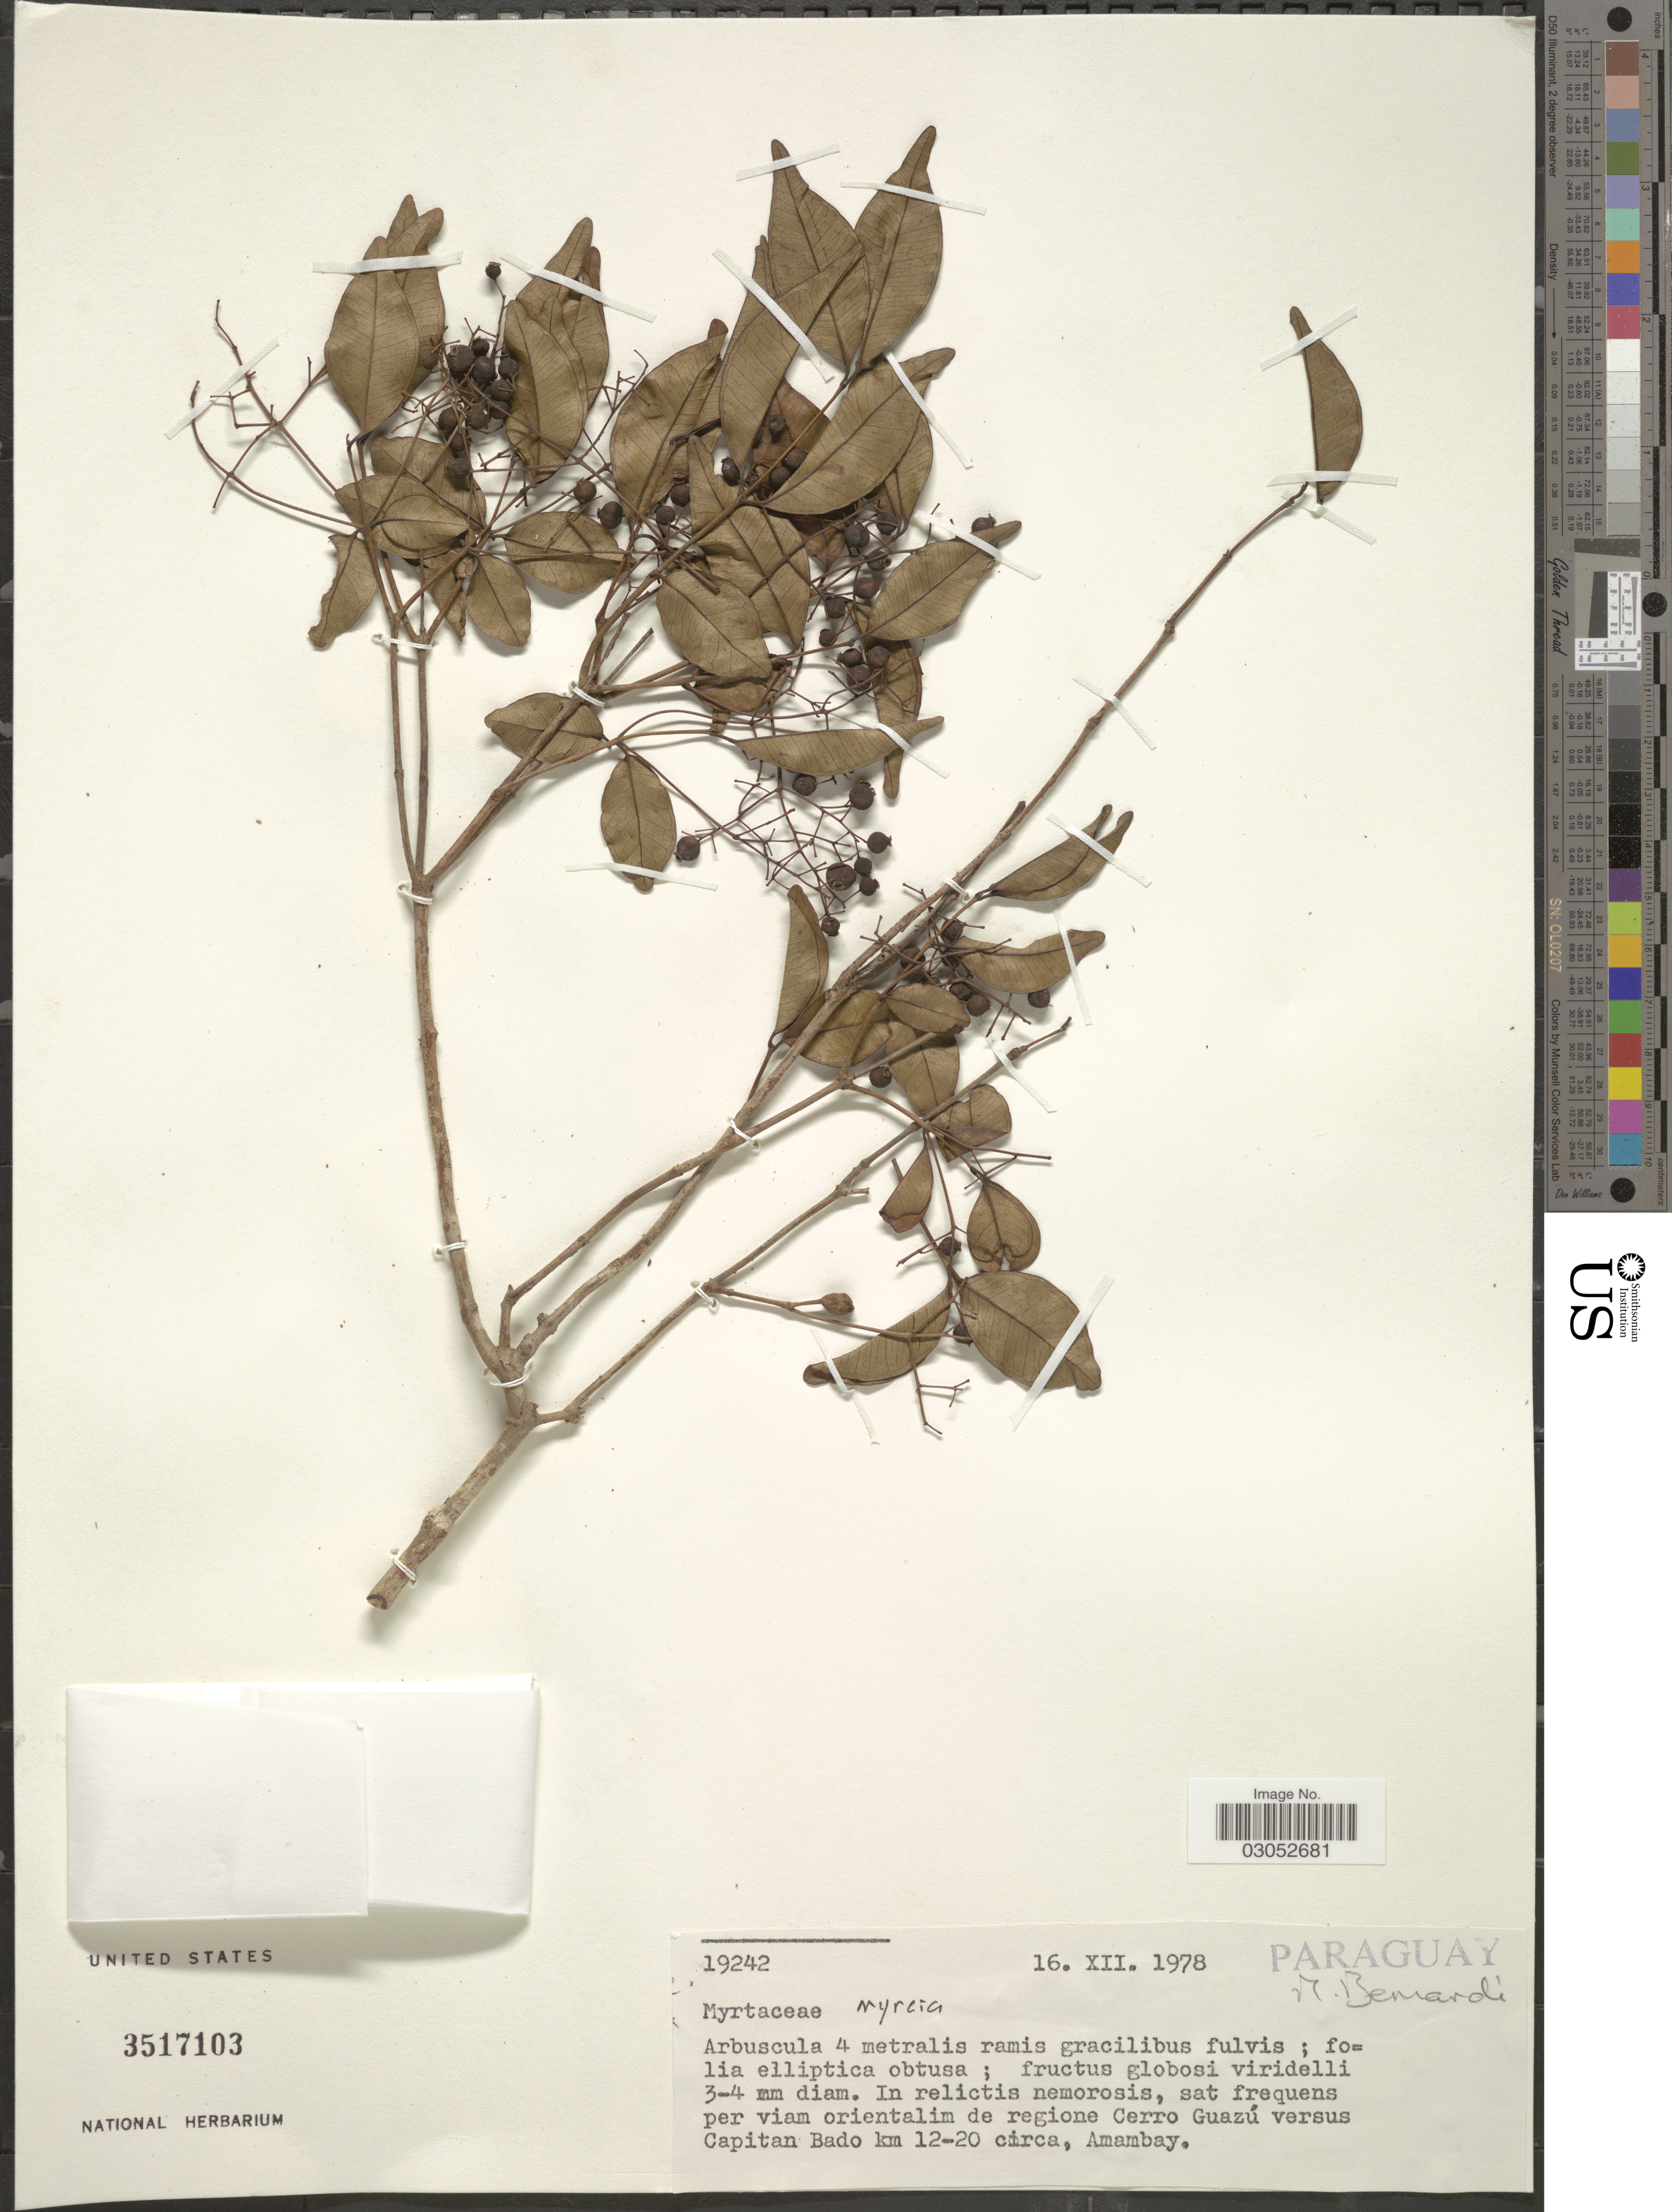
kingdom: Plantae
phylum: Tracheophyta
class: Magnoliopsida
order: Myrtales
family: Myrtaceae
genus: Myrcia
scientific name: Myrcia sp.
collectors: M. Bernardi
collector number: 19242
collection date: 1978-12-16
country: Paraguay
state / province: Amambay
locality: In relictis nemorosis, sat frequens per viam orientalim de regione Cerro Guazú versus Capitan Bado km 12-20 circa.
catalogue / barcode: US 3517103